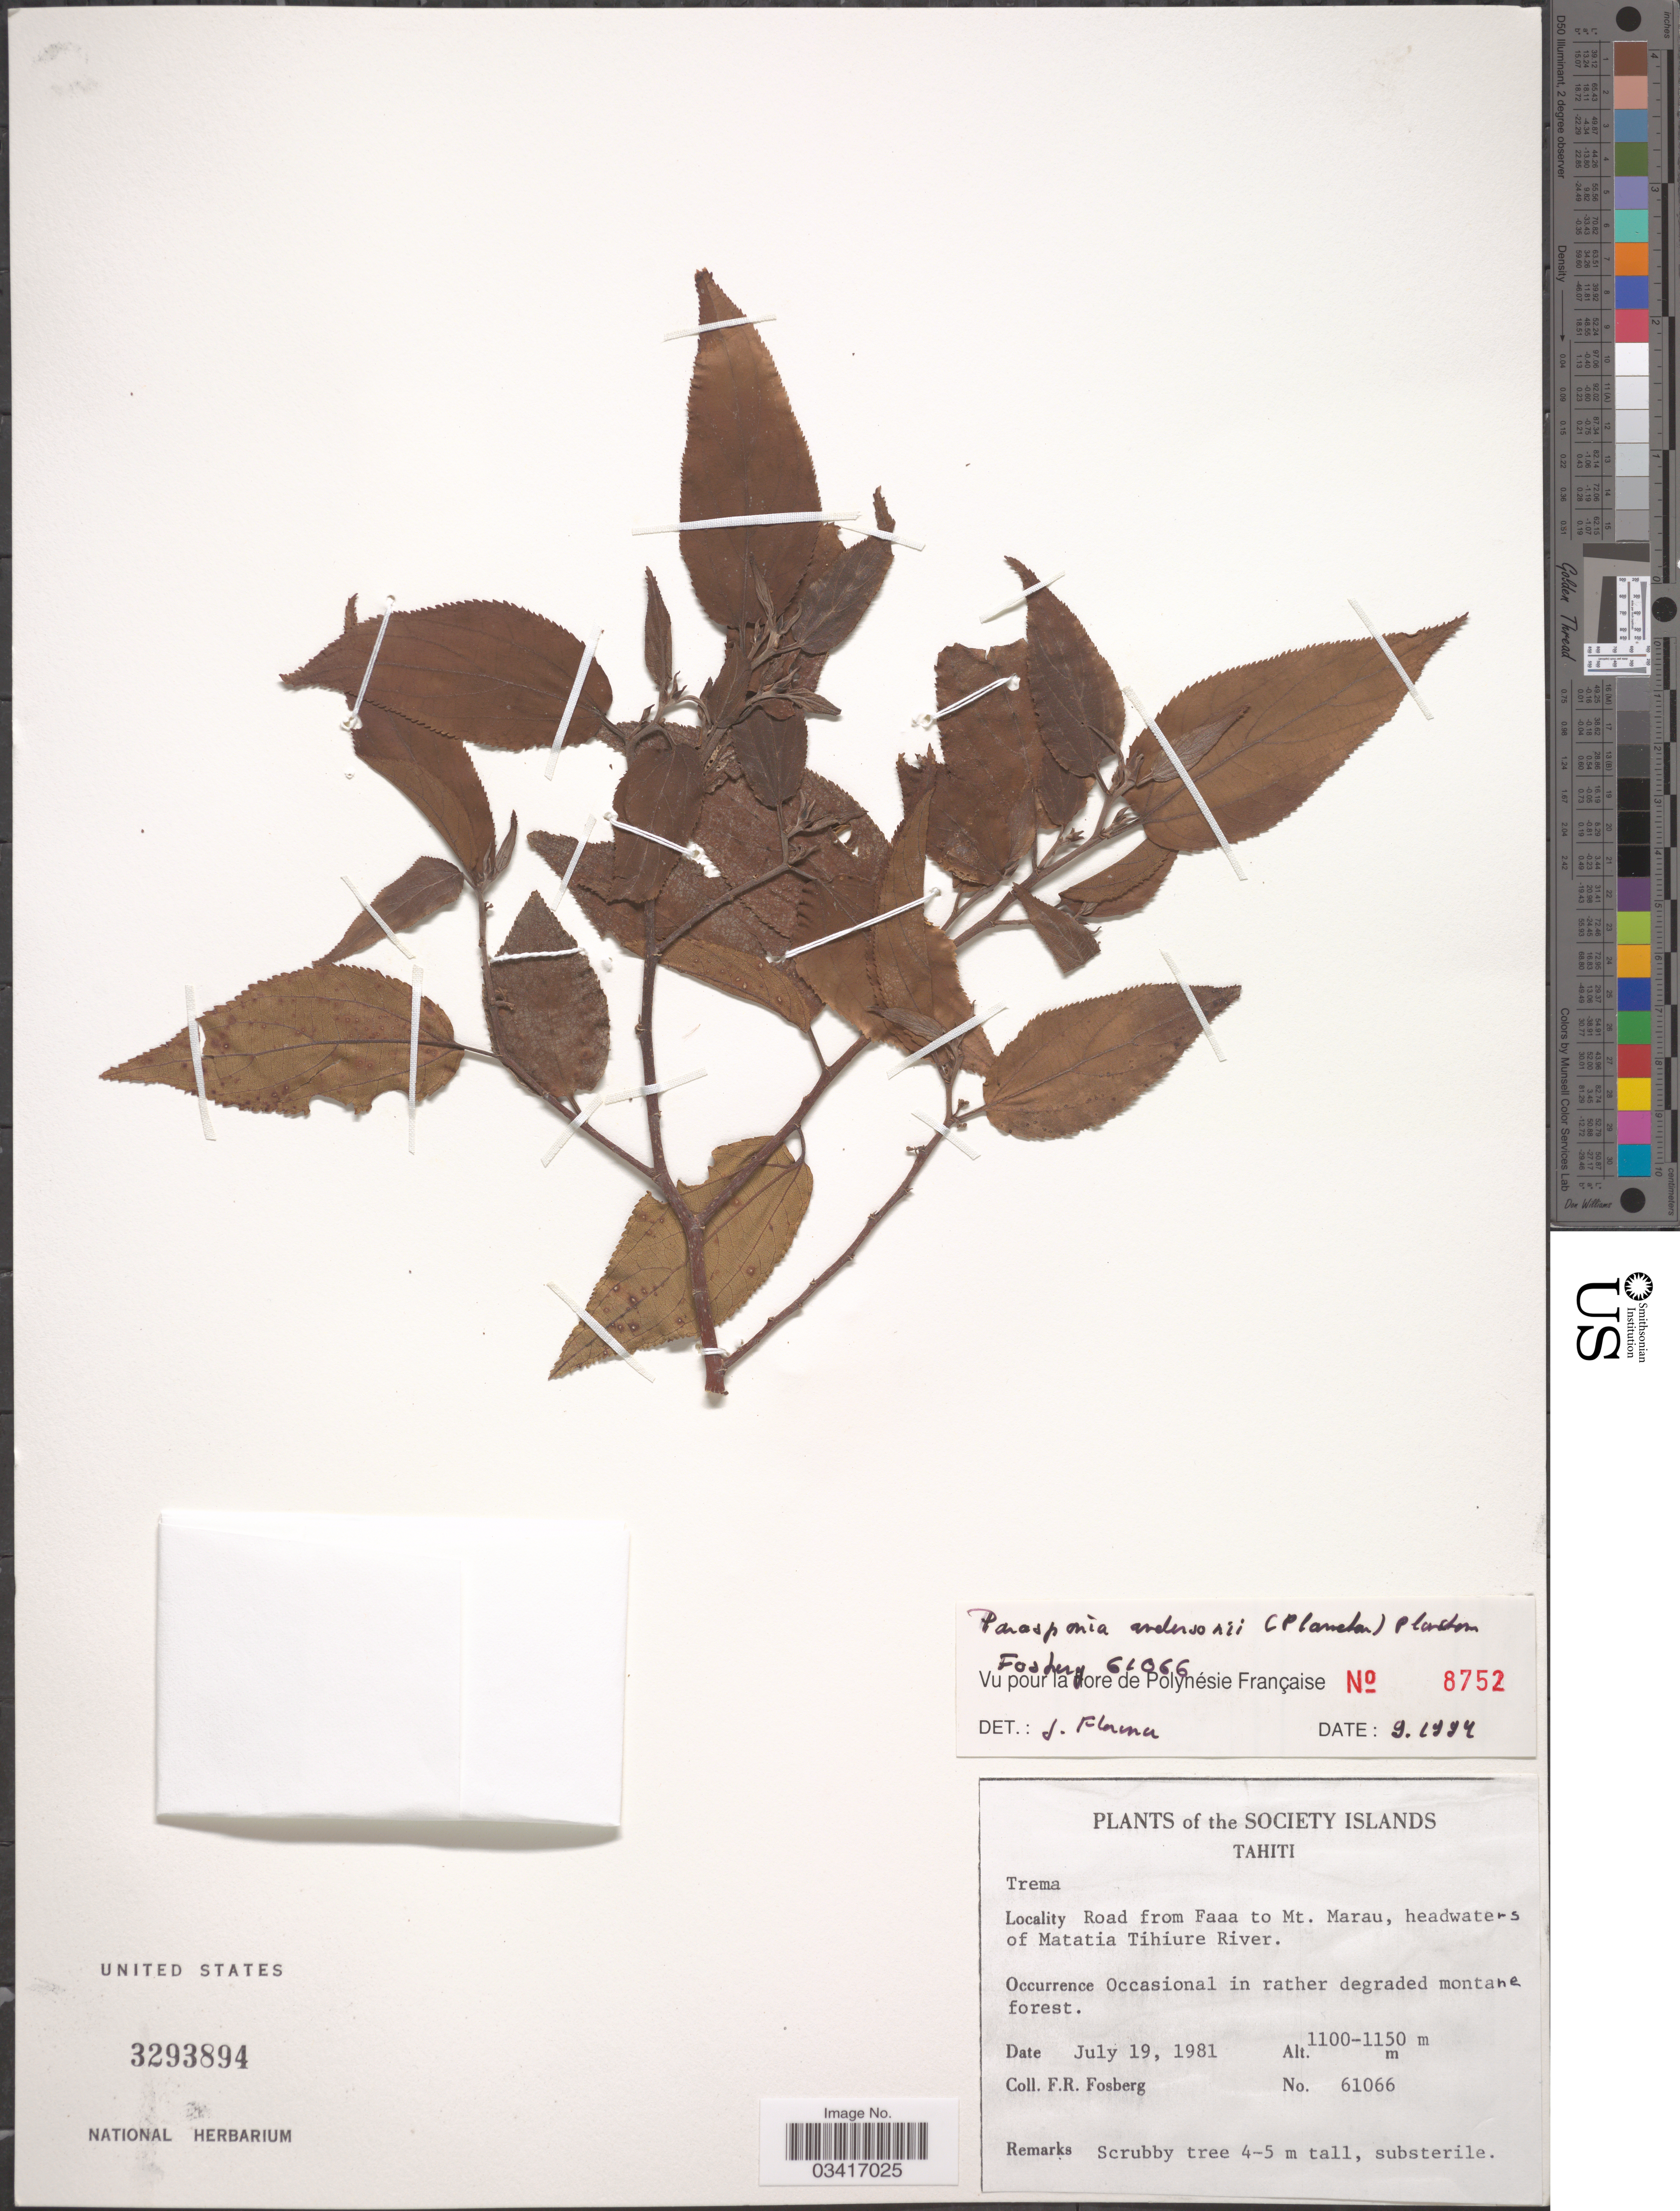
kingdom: Plantae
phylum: Tracheophyta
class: Magnoliopsida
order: Rosales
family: Cannabaceae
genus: Parasponia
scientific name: Parasponia andersonii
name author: Planch.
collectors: F. R. Fosberg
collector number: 61066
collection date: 1981-07-19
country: French Polynesia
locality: The Society Islands. Tahiti. Road from Faaa to Mt. Marau, headwaters of Matatia Tihiure River.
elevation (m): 1100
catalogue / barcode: US 3293894